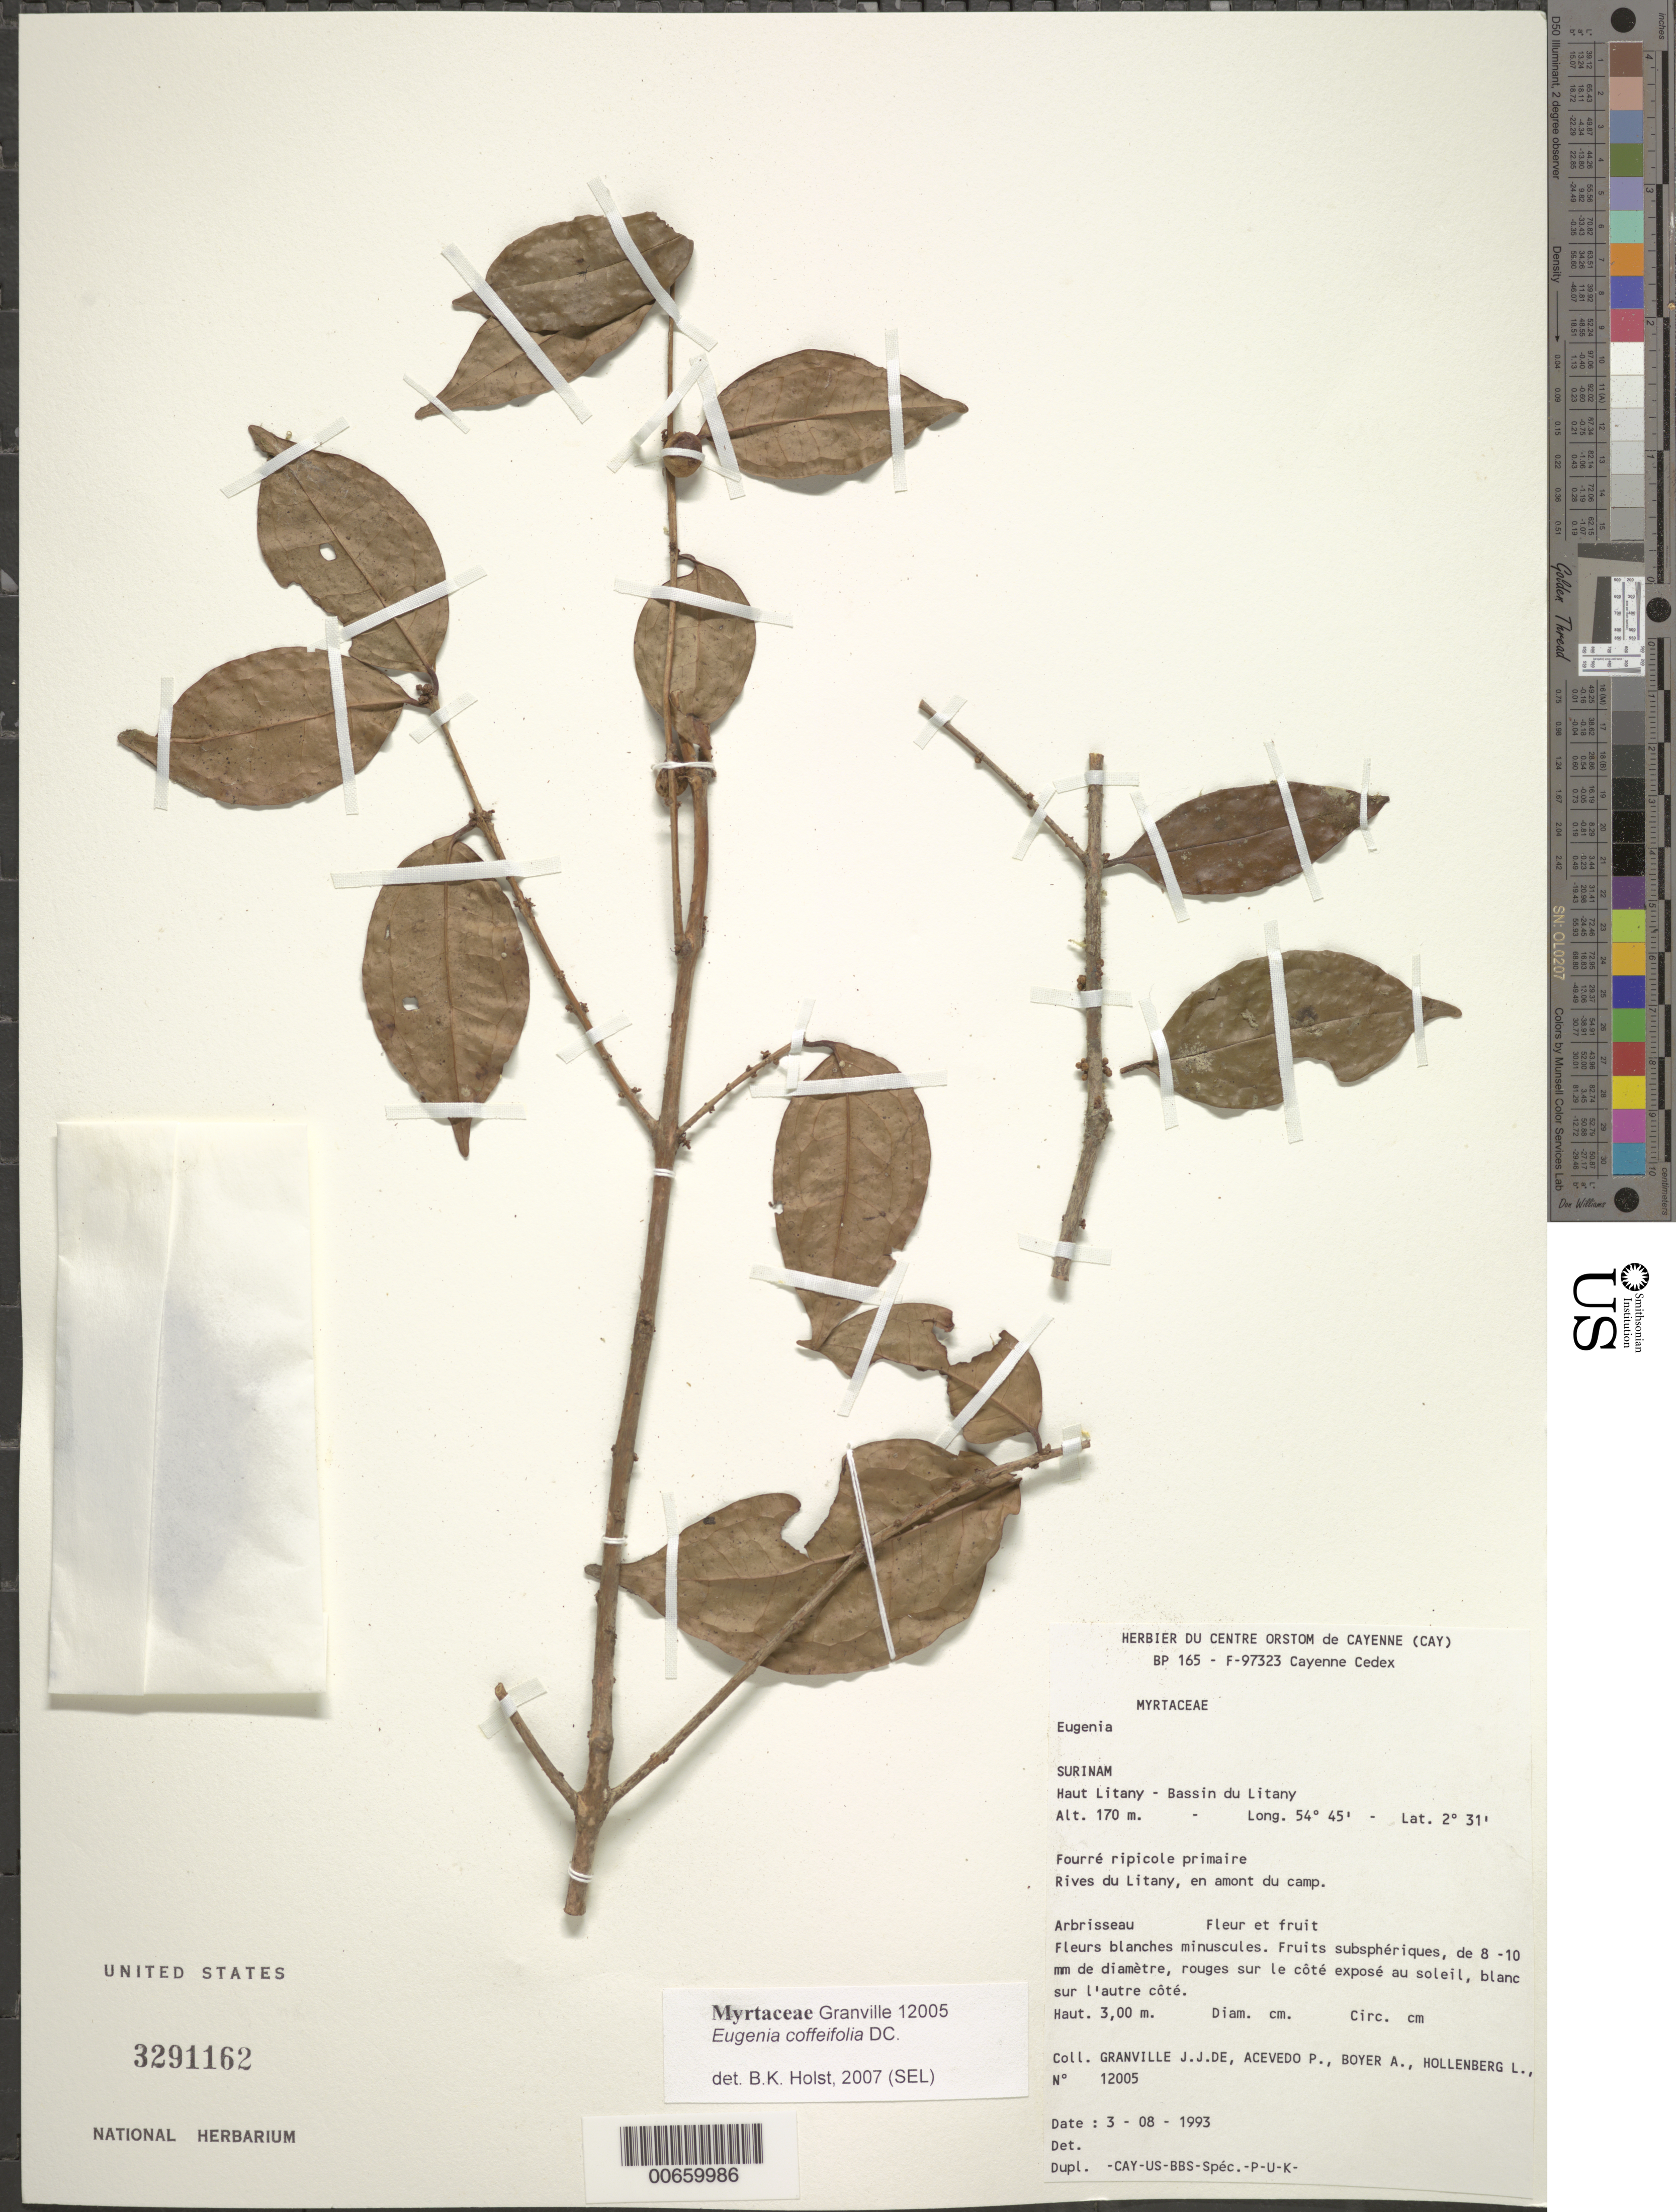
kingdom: Plantae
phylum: Tracheophyta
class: Magnoliopsida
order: Myrtales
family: Myrtaceae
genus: Eugenia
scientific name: Eugenia sinemariensis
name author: Aubl.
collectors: J.-J. de Granville, P. Acevedo-Rodr., A. Boyer & L. Hollenberg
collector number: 12005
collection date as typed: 3-Aug-93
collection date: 1993-08-03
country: Suriname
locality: Haut Litany, Bassin du Litany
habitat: Primary riparian forest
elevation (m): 170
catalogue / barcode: US 3291162